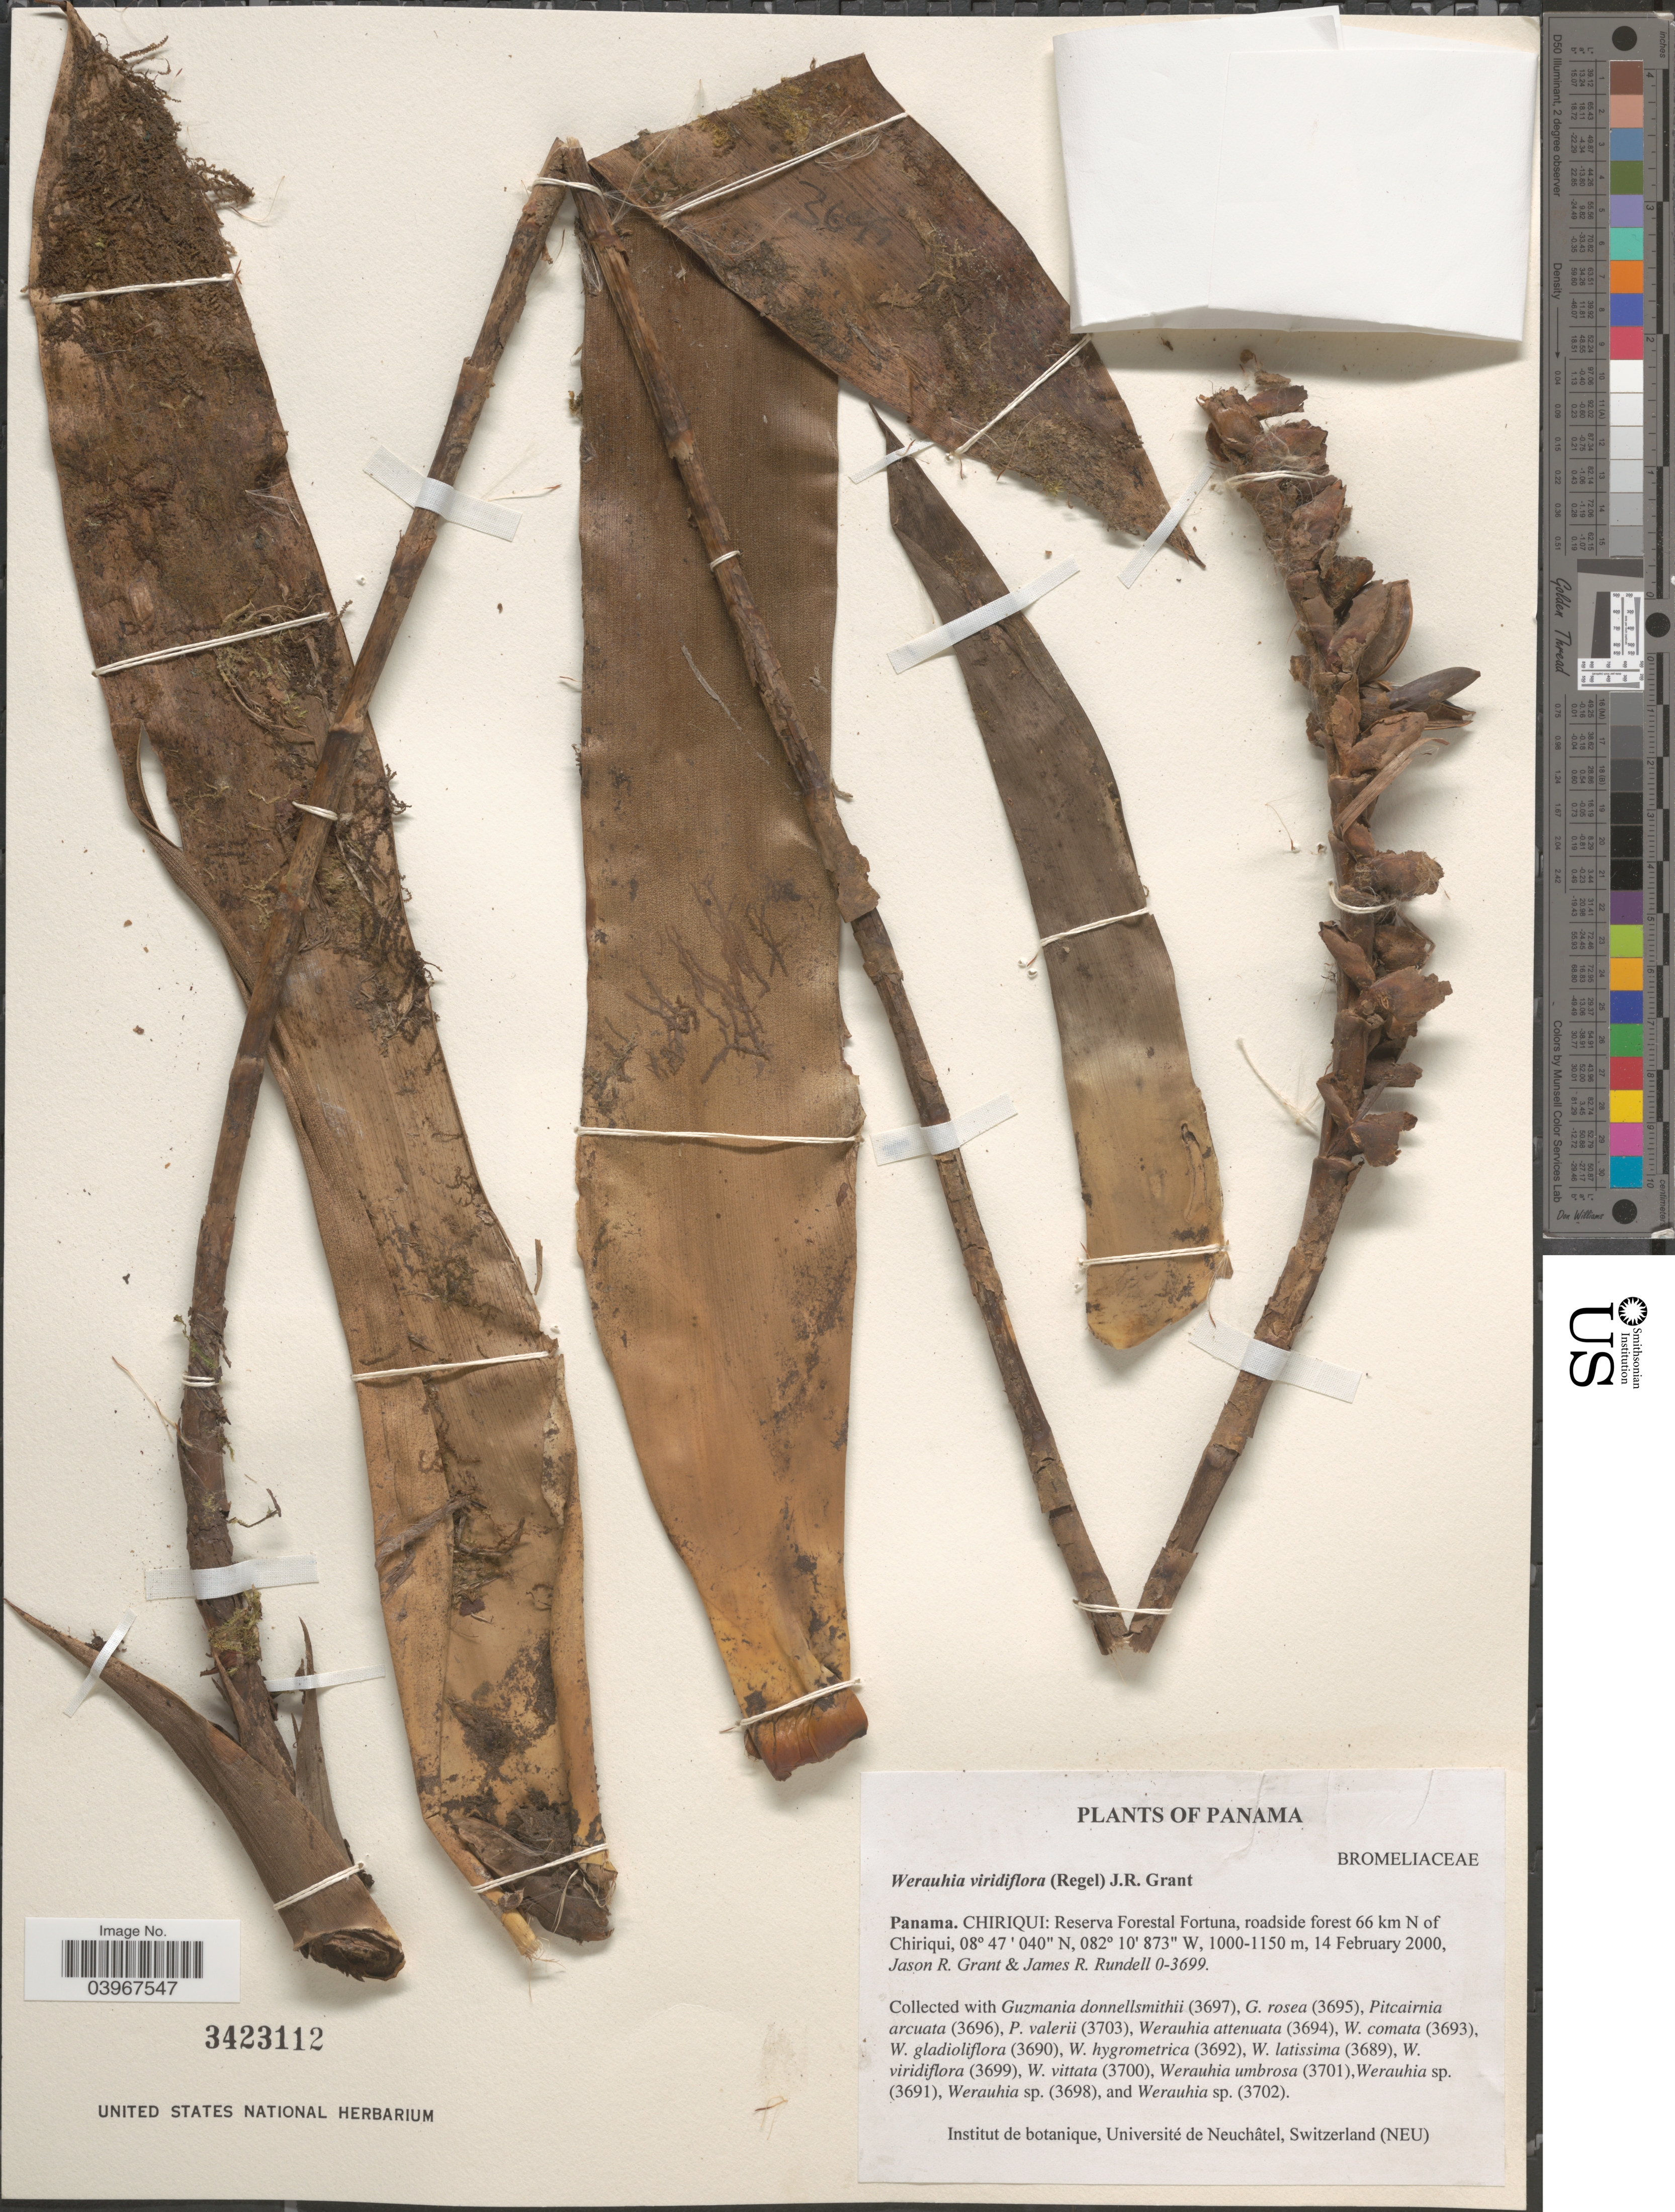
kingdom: Plantae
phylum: Tracheophyta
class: Liliopsida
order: Poales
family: Bromeliaceae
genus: Werauhia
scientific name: Werauhia viridiflora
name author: (Regel) J.R. Grant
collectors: J. R. Grant & J. R. Rundell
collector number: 0-3699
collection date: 2000-02-14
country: Panama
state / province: Chiriqui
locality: Reserva Forestal Fortuna, roadside forest 66 km N of Chiriqui.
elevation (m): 1000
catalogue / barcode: US 3423112